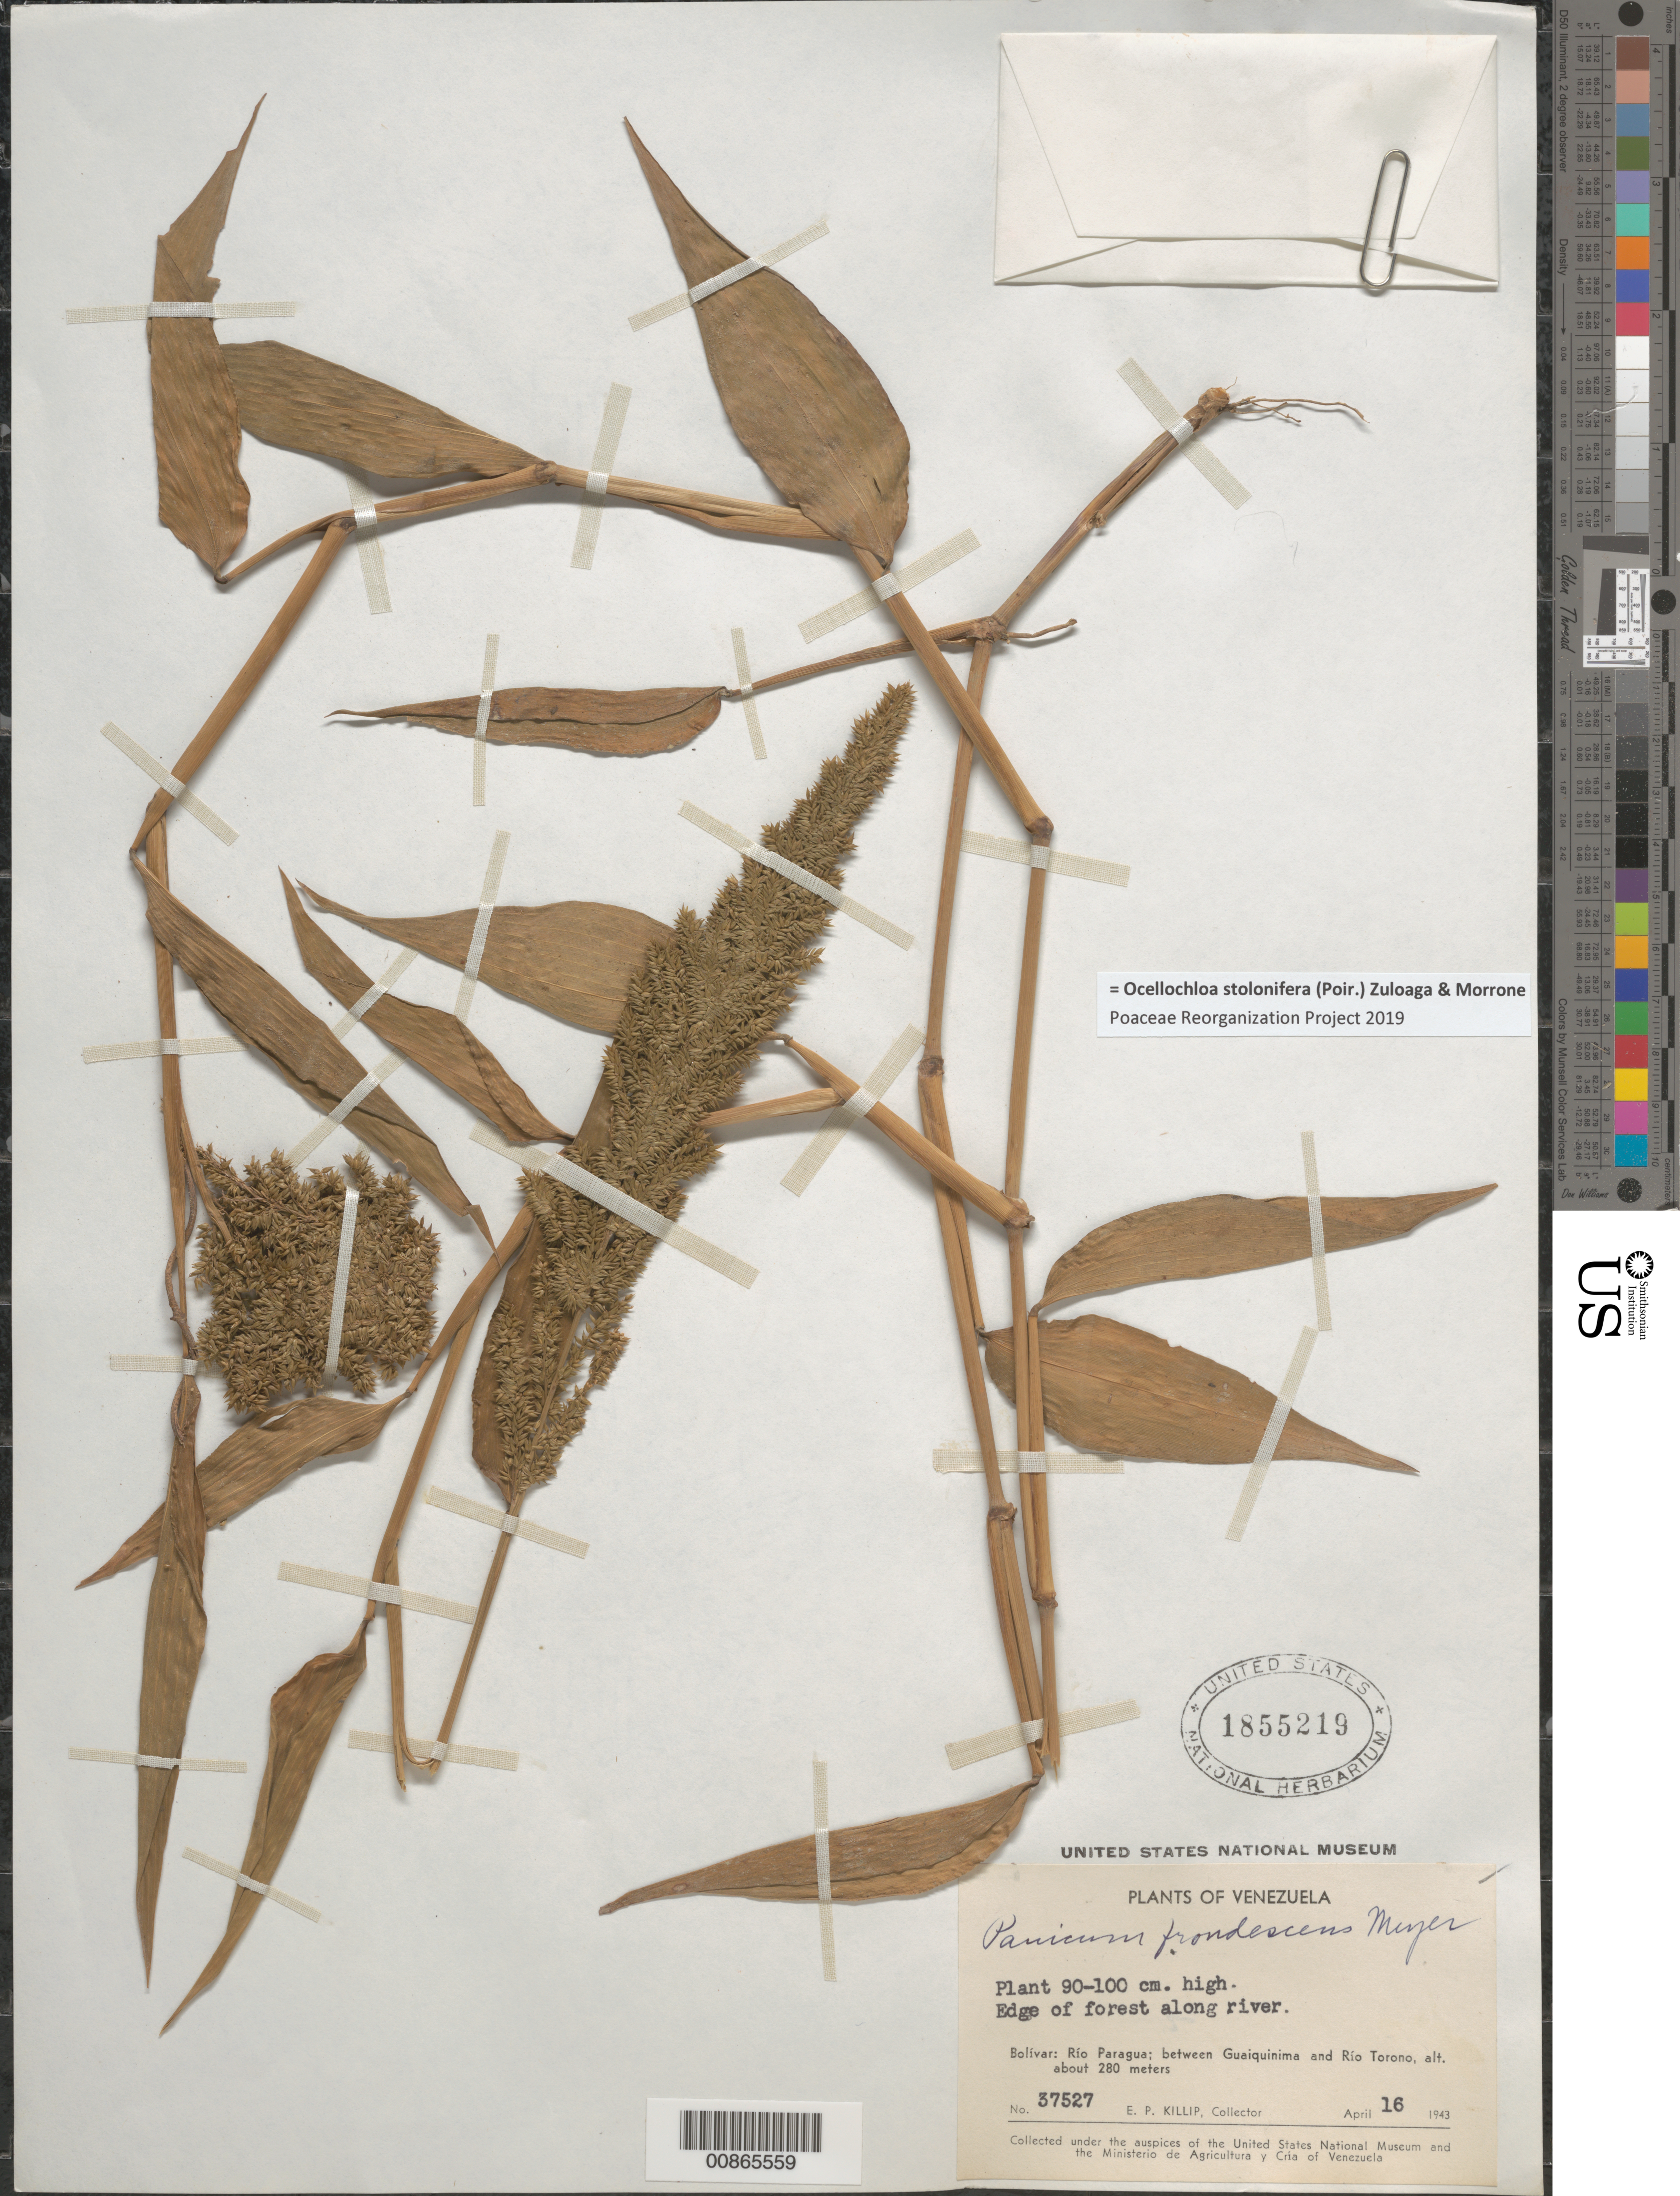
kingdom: Plantae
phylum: Tracheophyta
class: Liliopsida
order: Poales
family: Poaceae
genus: Panicum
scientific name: Panicum stoloniferum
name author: Poir.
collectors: E. P. Killip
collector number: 37527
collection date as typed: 16-Apr-43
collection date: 1943-04-16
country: Venezuela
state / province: Bolívar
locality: Río Paragua, between Guaiquinima and Río Torono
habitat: Edge of forest, along river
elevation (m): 280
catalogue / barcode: US 1855219